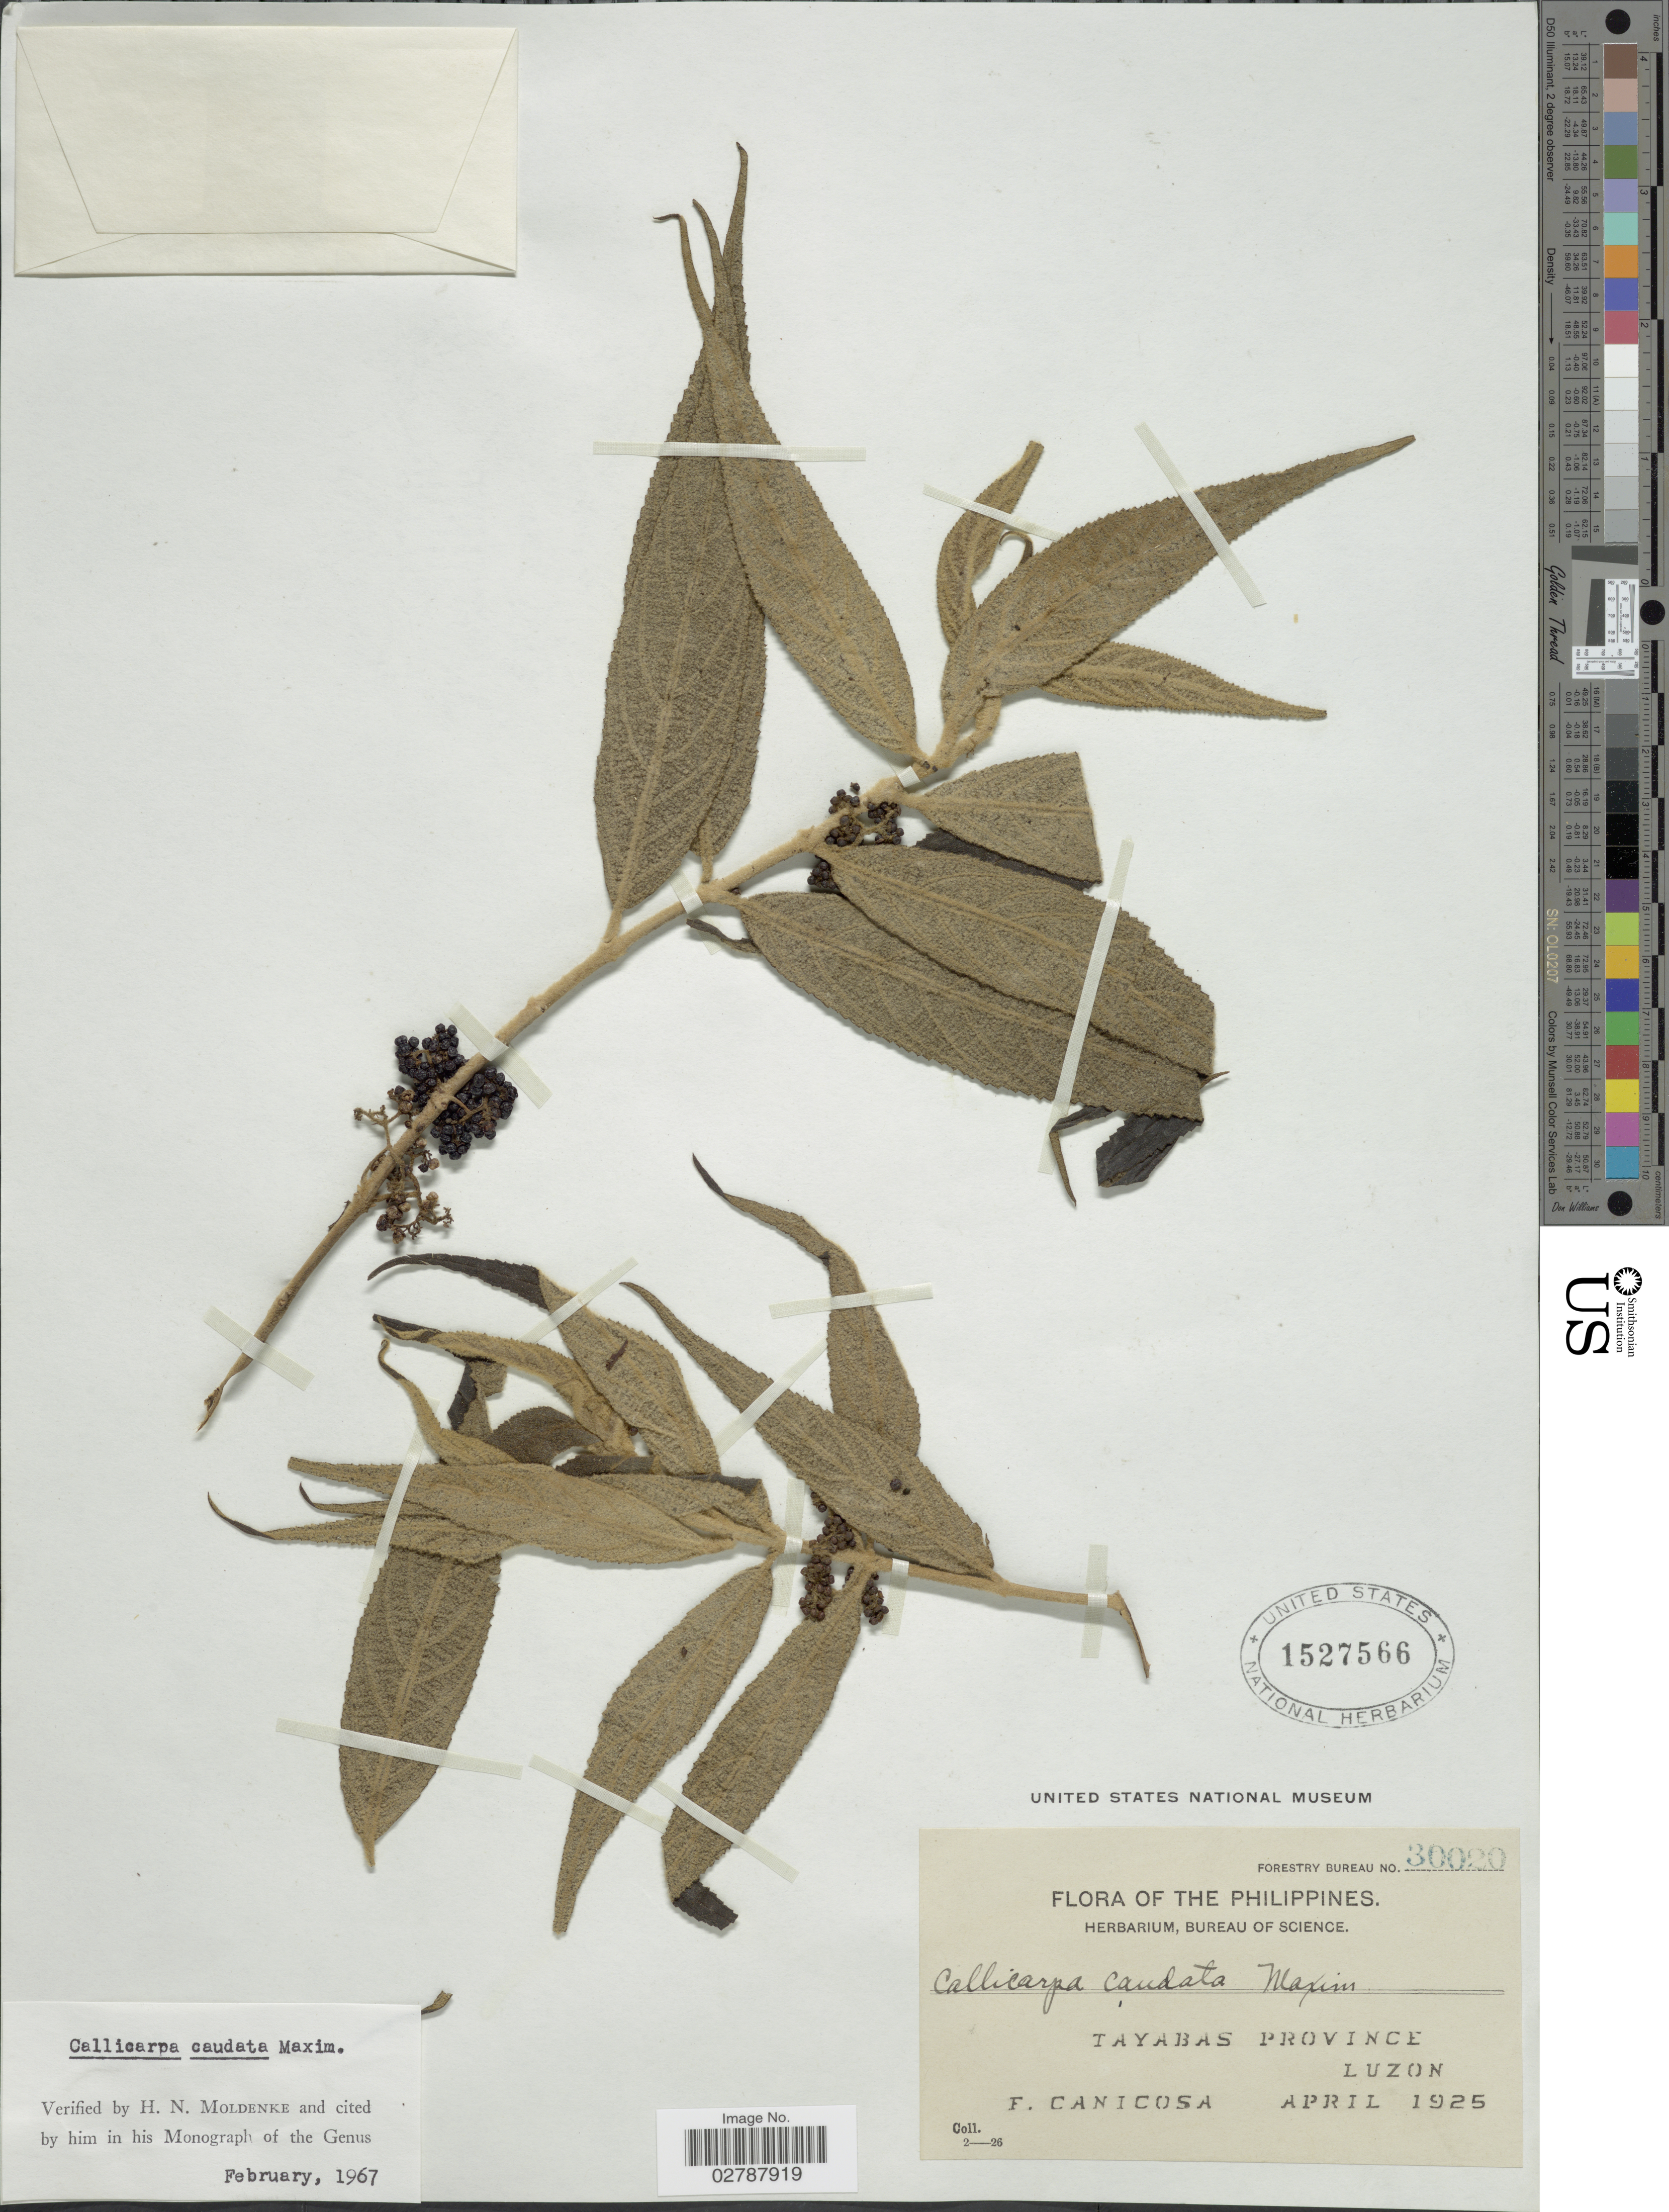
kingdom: Plantae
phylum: Tracheophyta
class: Magnoliopsida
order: Lamiales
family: Lamiaceae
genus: Callicarpa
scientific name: Callicarpa caudata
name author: Maxim.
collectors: F. Canicosa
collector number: Forestry Bureau30020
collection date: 1925-04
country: Philippines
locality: Tayabas Province, Luzon.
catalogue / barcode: US 1527566